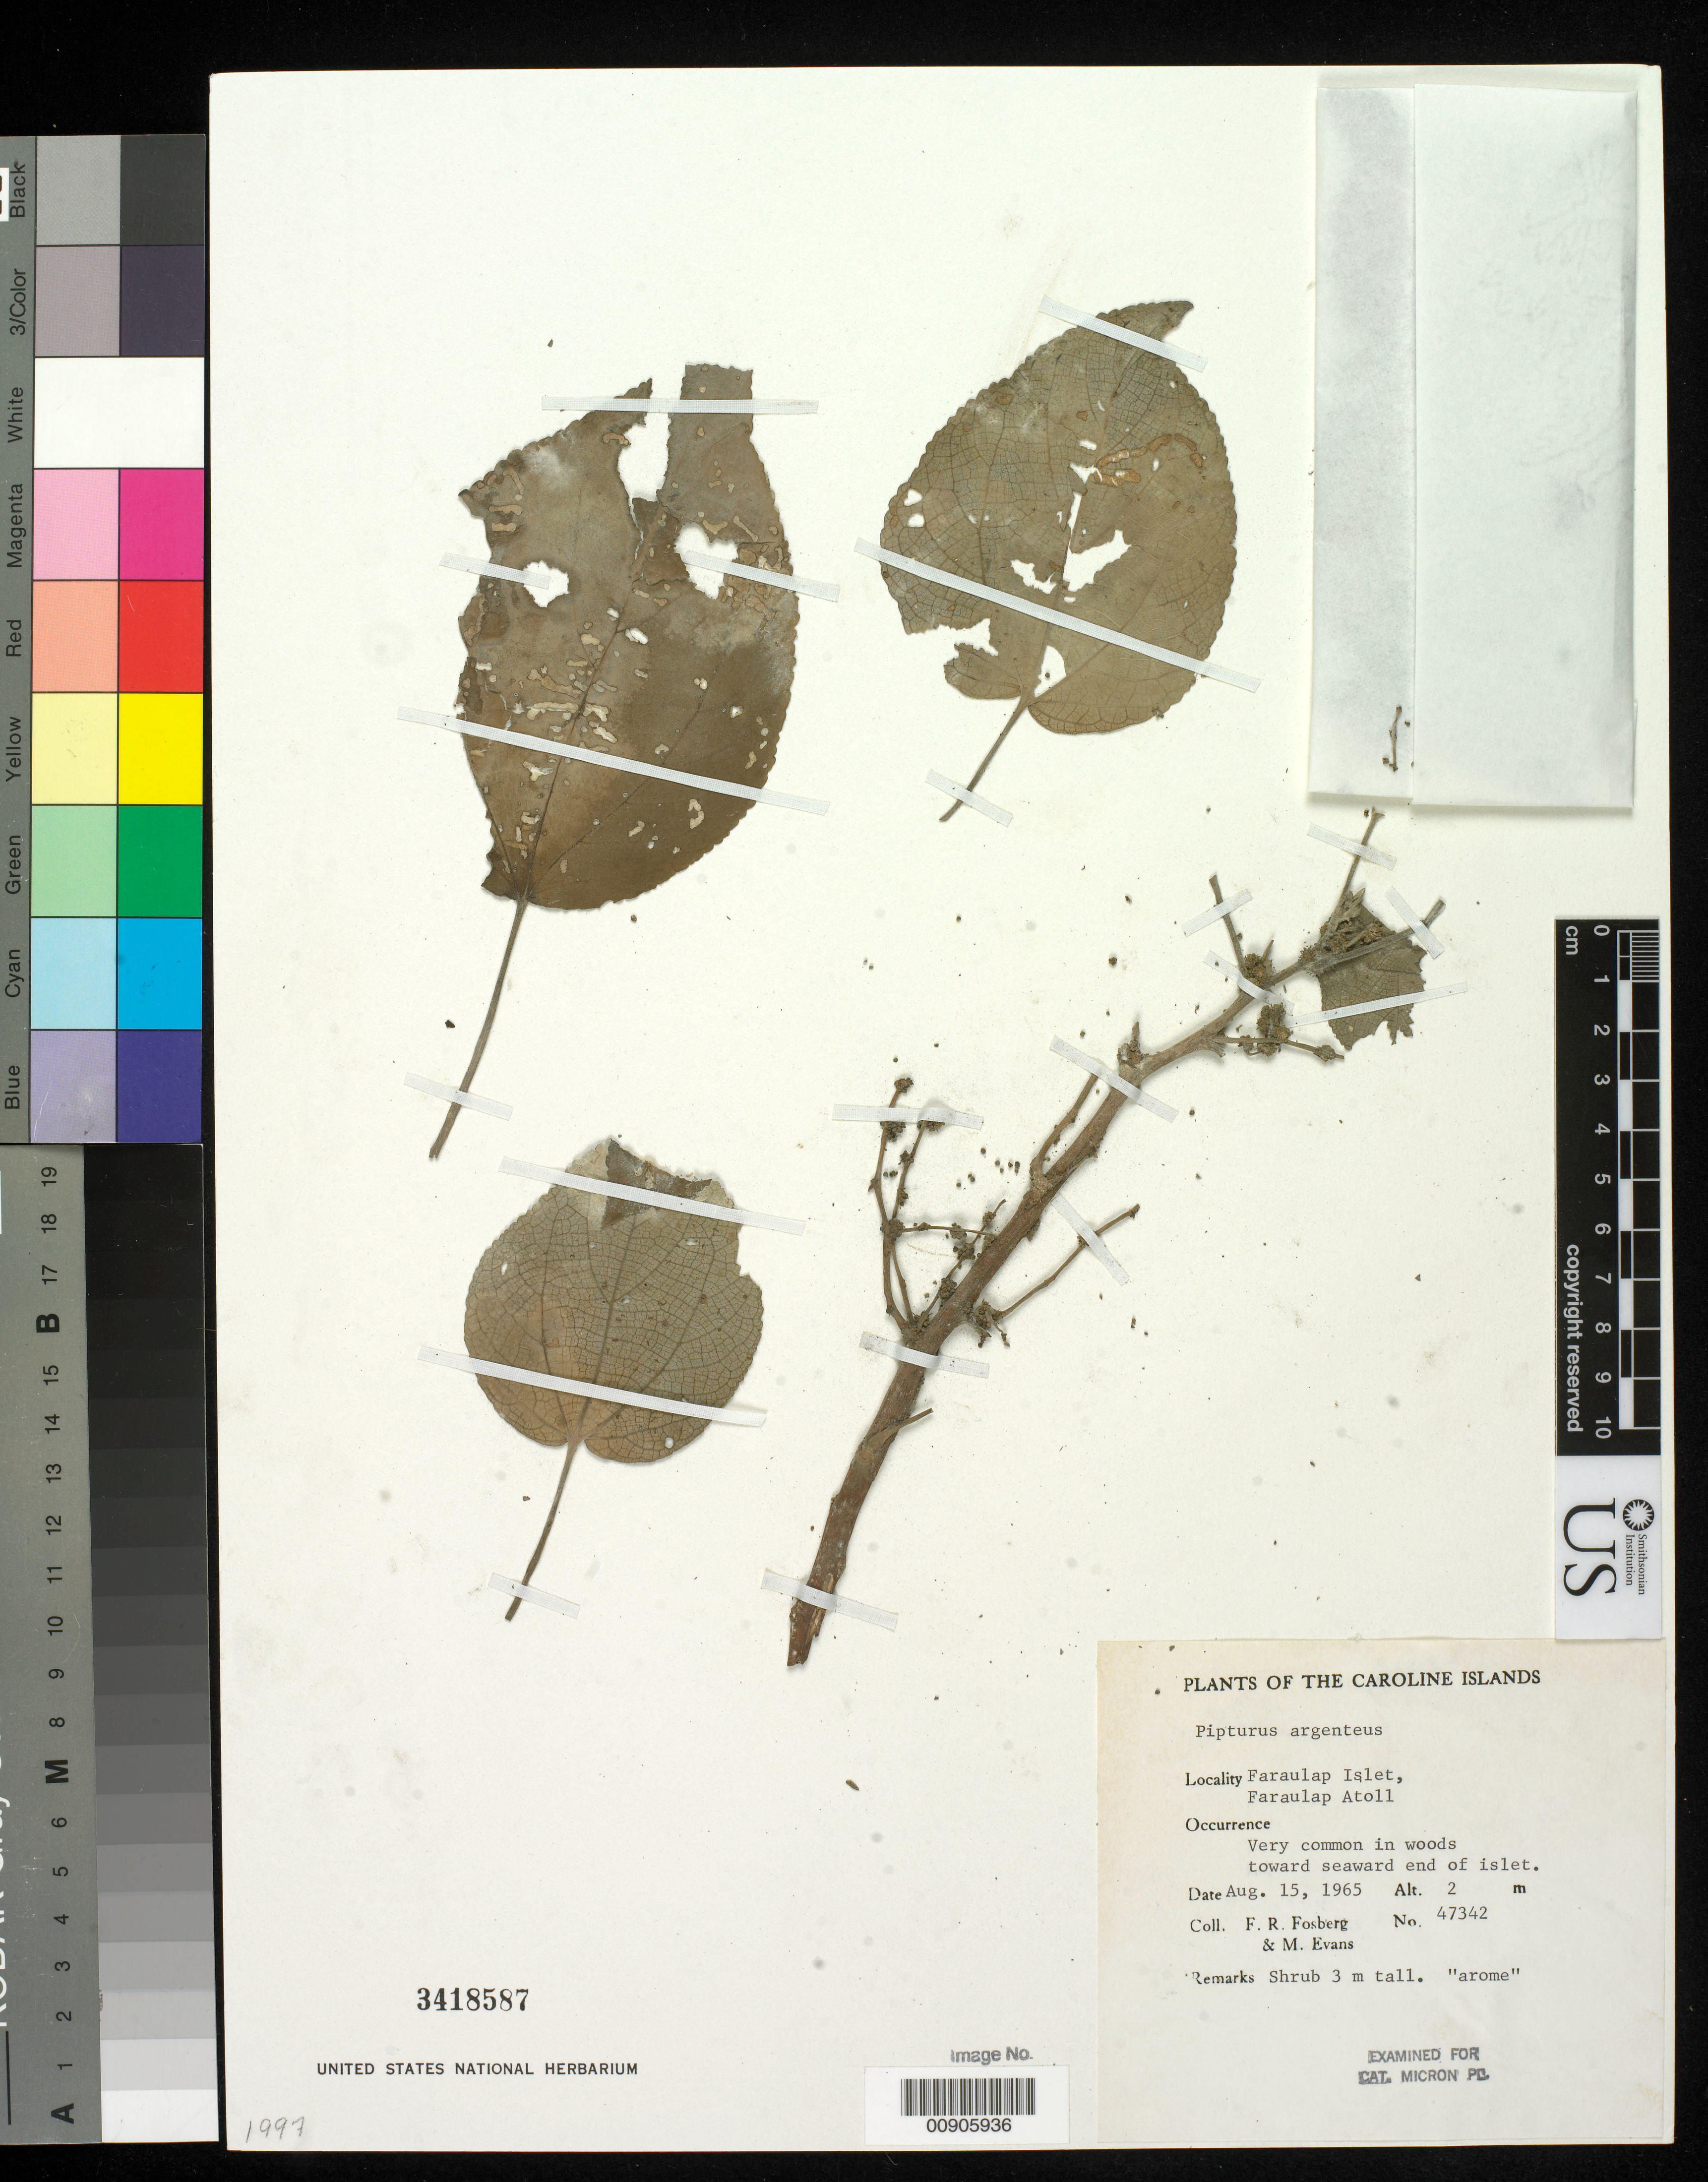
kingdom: Plantae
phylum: Tracheophyta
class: Magnoliopsida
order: Rosales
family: Urticaceae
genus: Pipturus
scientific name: Pipturus argenteus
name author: (G. Forst.) Wedd.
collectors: F. R. Fosberg & M. Evans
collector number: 47342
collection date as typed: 15 Aug 1965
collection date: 1965-08-15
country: Micronesia, Federated States of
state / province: Yap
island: Faraulep Atoll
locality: Faraulap Islet, Faraulap Atoll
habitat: Very common in woods toward seaward end of islet.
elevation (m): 2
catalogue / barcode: US 3418587